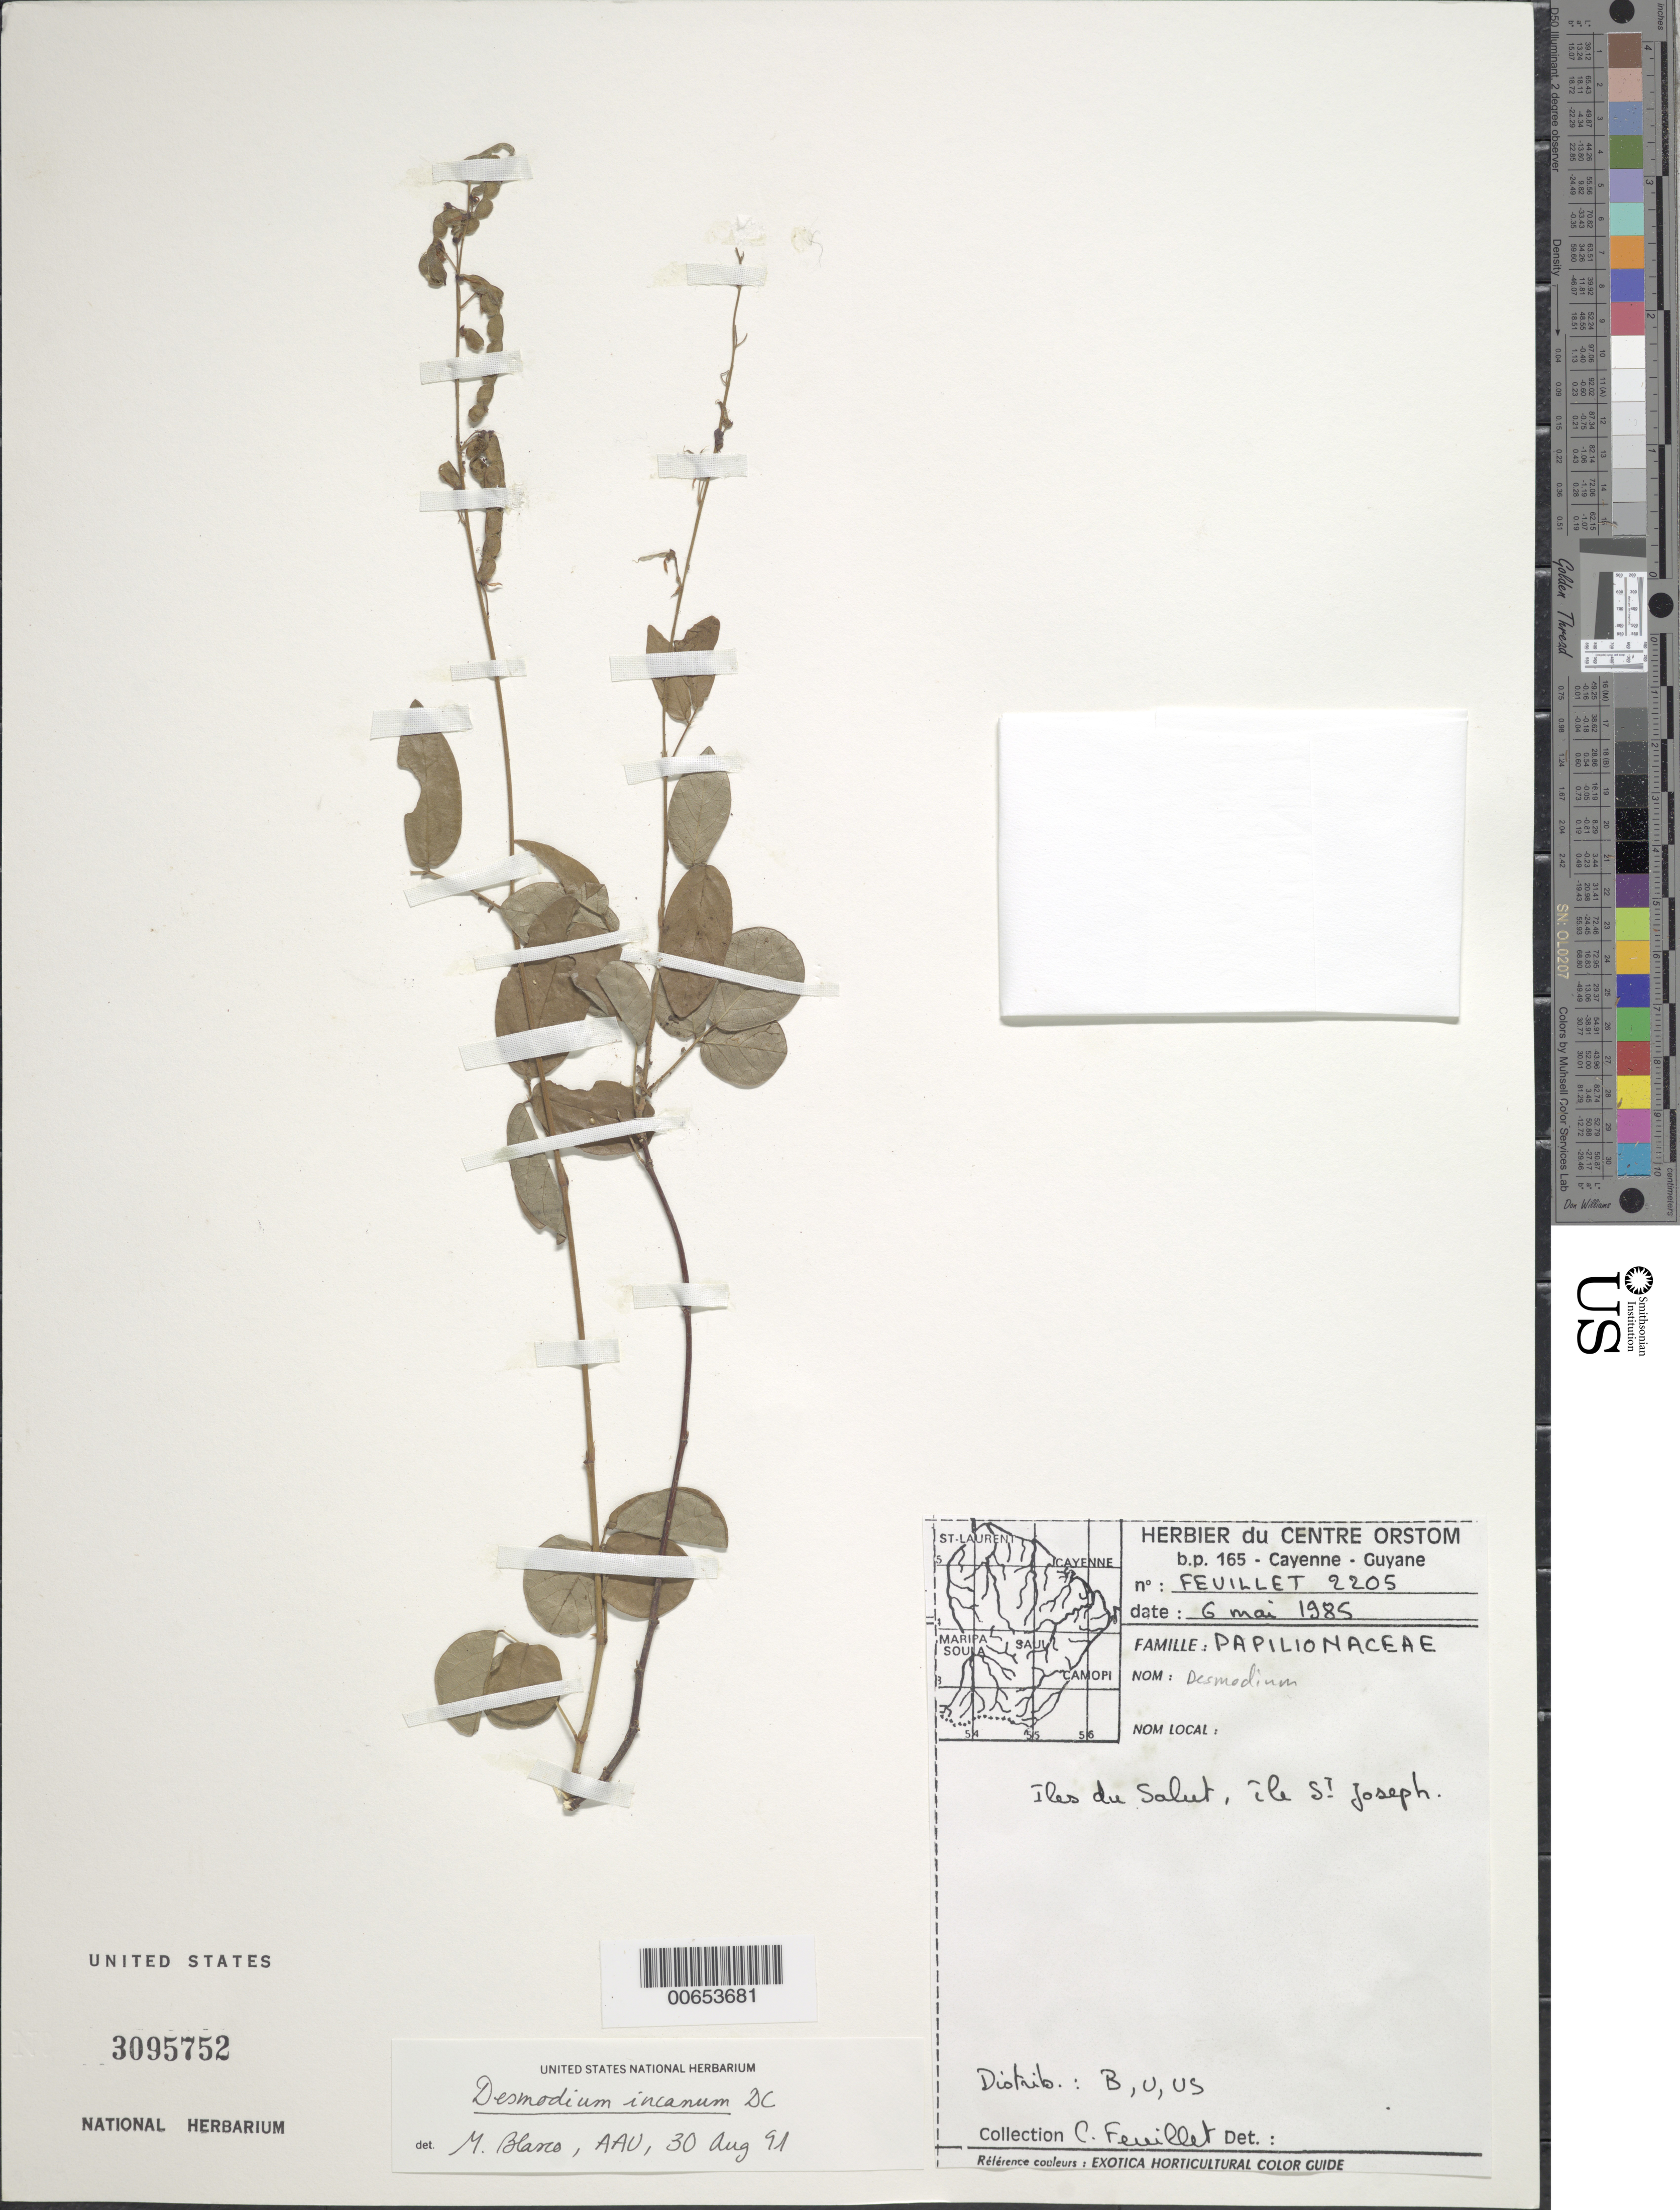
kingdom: Plantae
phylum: Tracheophyta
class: Magnoliopsida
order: Fabales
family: Fabaceae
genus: Desmodium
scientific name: Desmodium incanum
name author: (Sw.) DC.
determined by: Blasco, M.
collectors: C. Feuillet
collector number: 2205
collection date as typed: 6-May-85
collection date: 1985-05-06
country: French Guiana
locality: Iles du Salut, Ile St. Joseph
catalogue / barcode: US 3095752